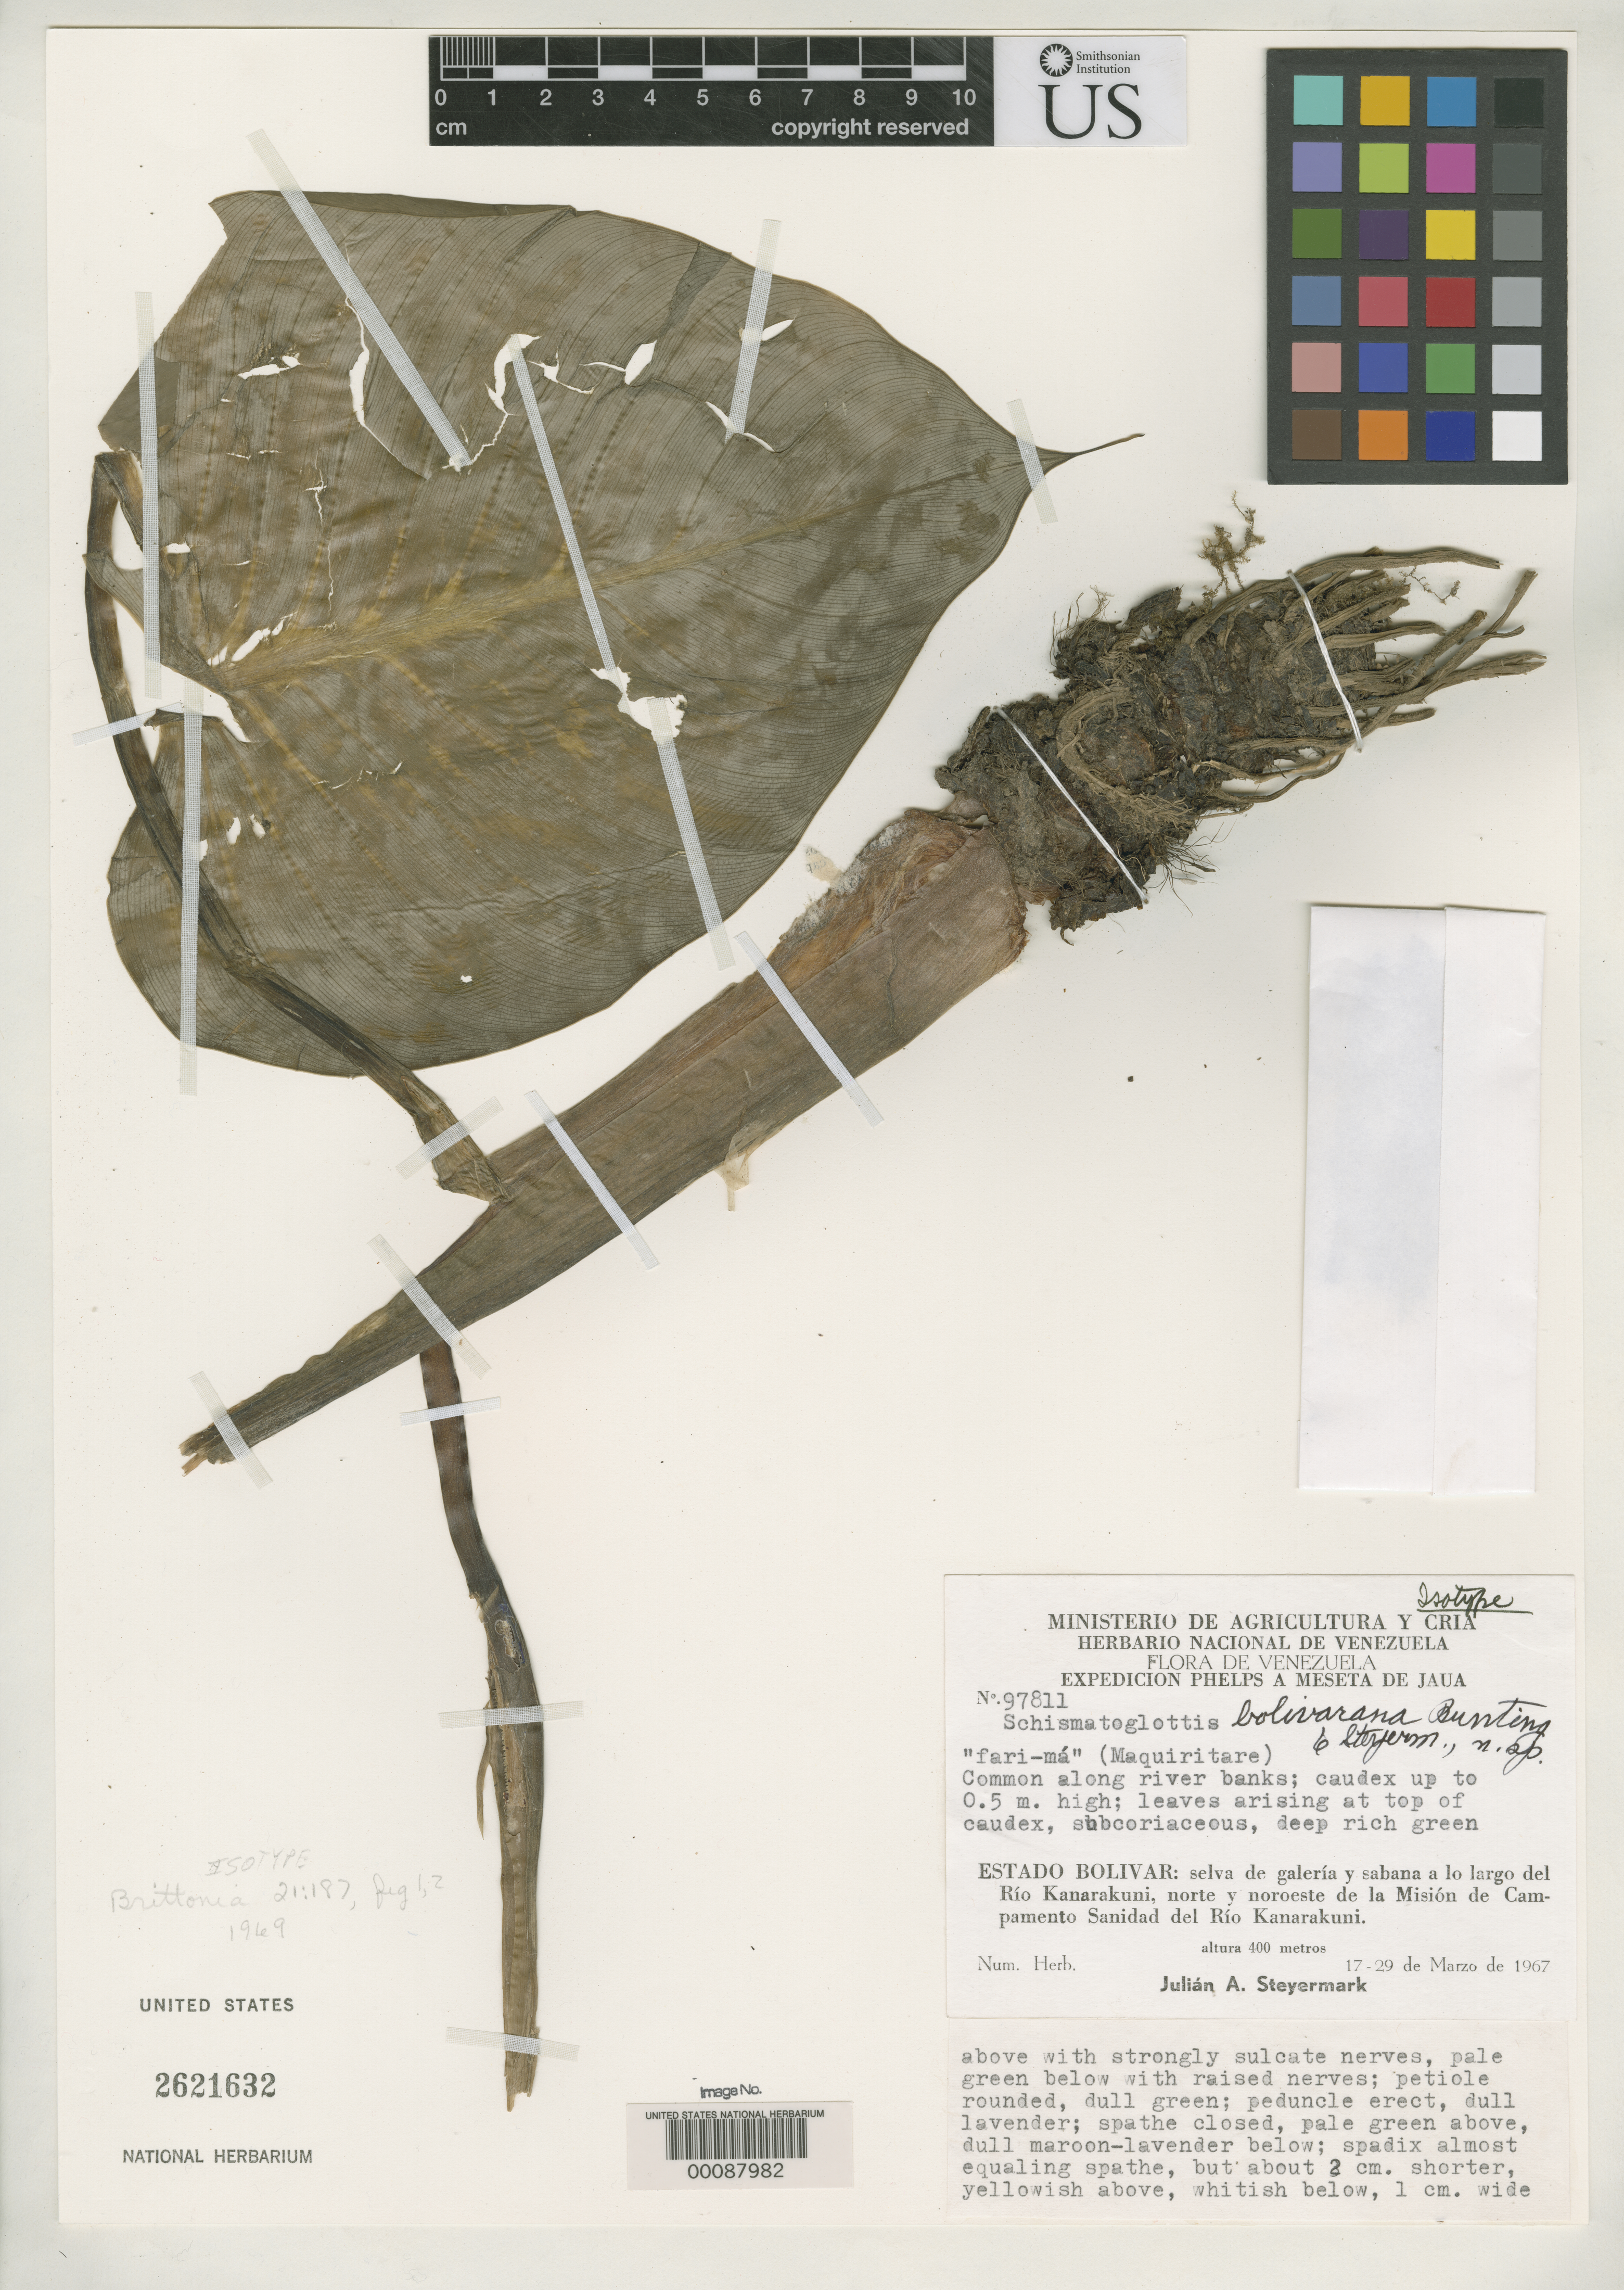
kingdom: Plantae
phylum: Tracheophyta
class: Liliopsida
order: Alismatales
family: Araceae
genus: Schismatoglottis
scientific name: Schismatoglottis bolivarana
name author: G.S. Bunting & Steyerm.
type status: Isotype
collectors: J. Steyermark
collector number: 97811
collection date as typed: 17 Mar 1967 to 29 Mar 1967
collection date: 1967-03-17/1967-03-29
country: Venezuela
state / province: Bolivar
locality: NNE of Mision de Campamento Sanidad.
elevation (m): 400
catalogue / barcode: US 2621632